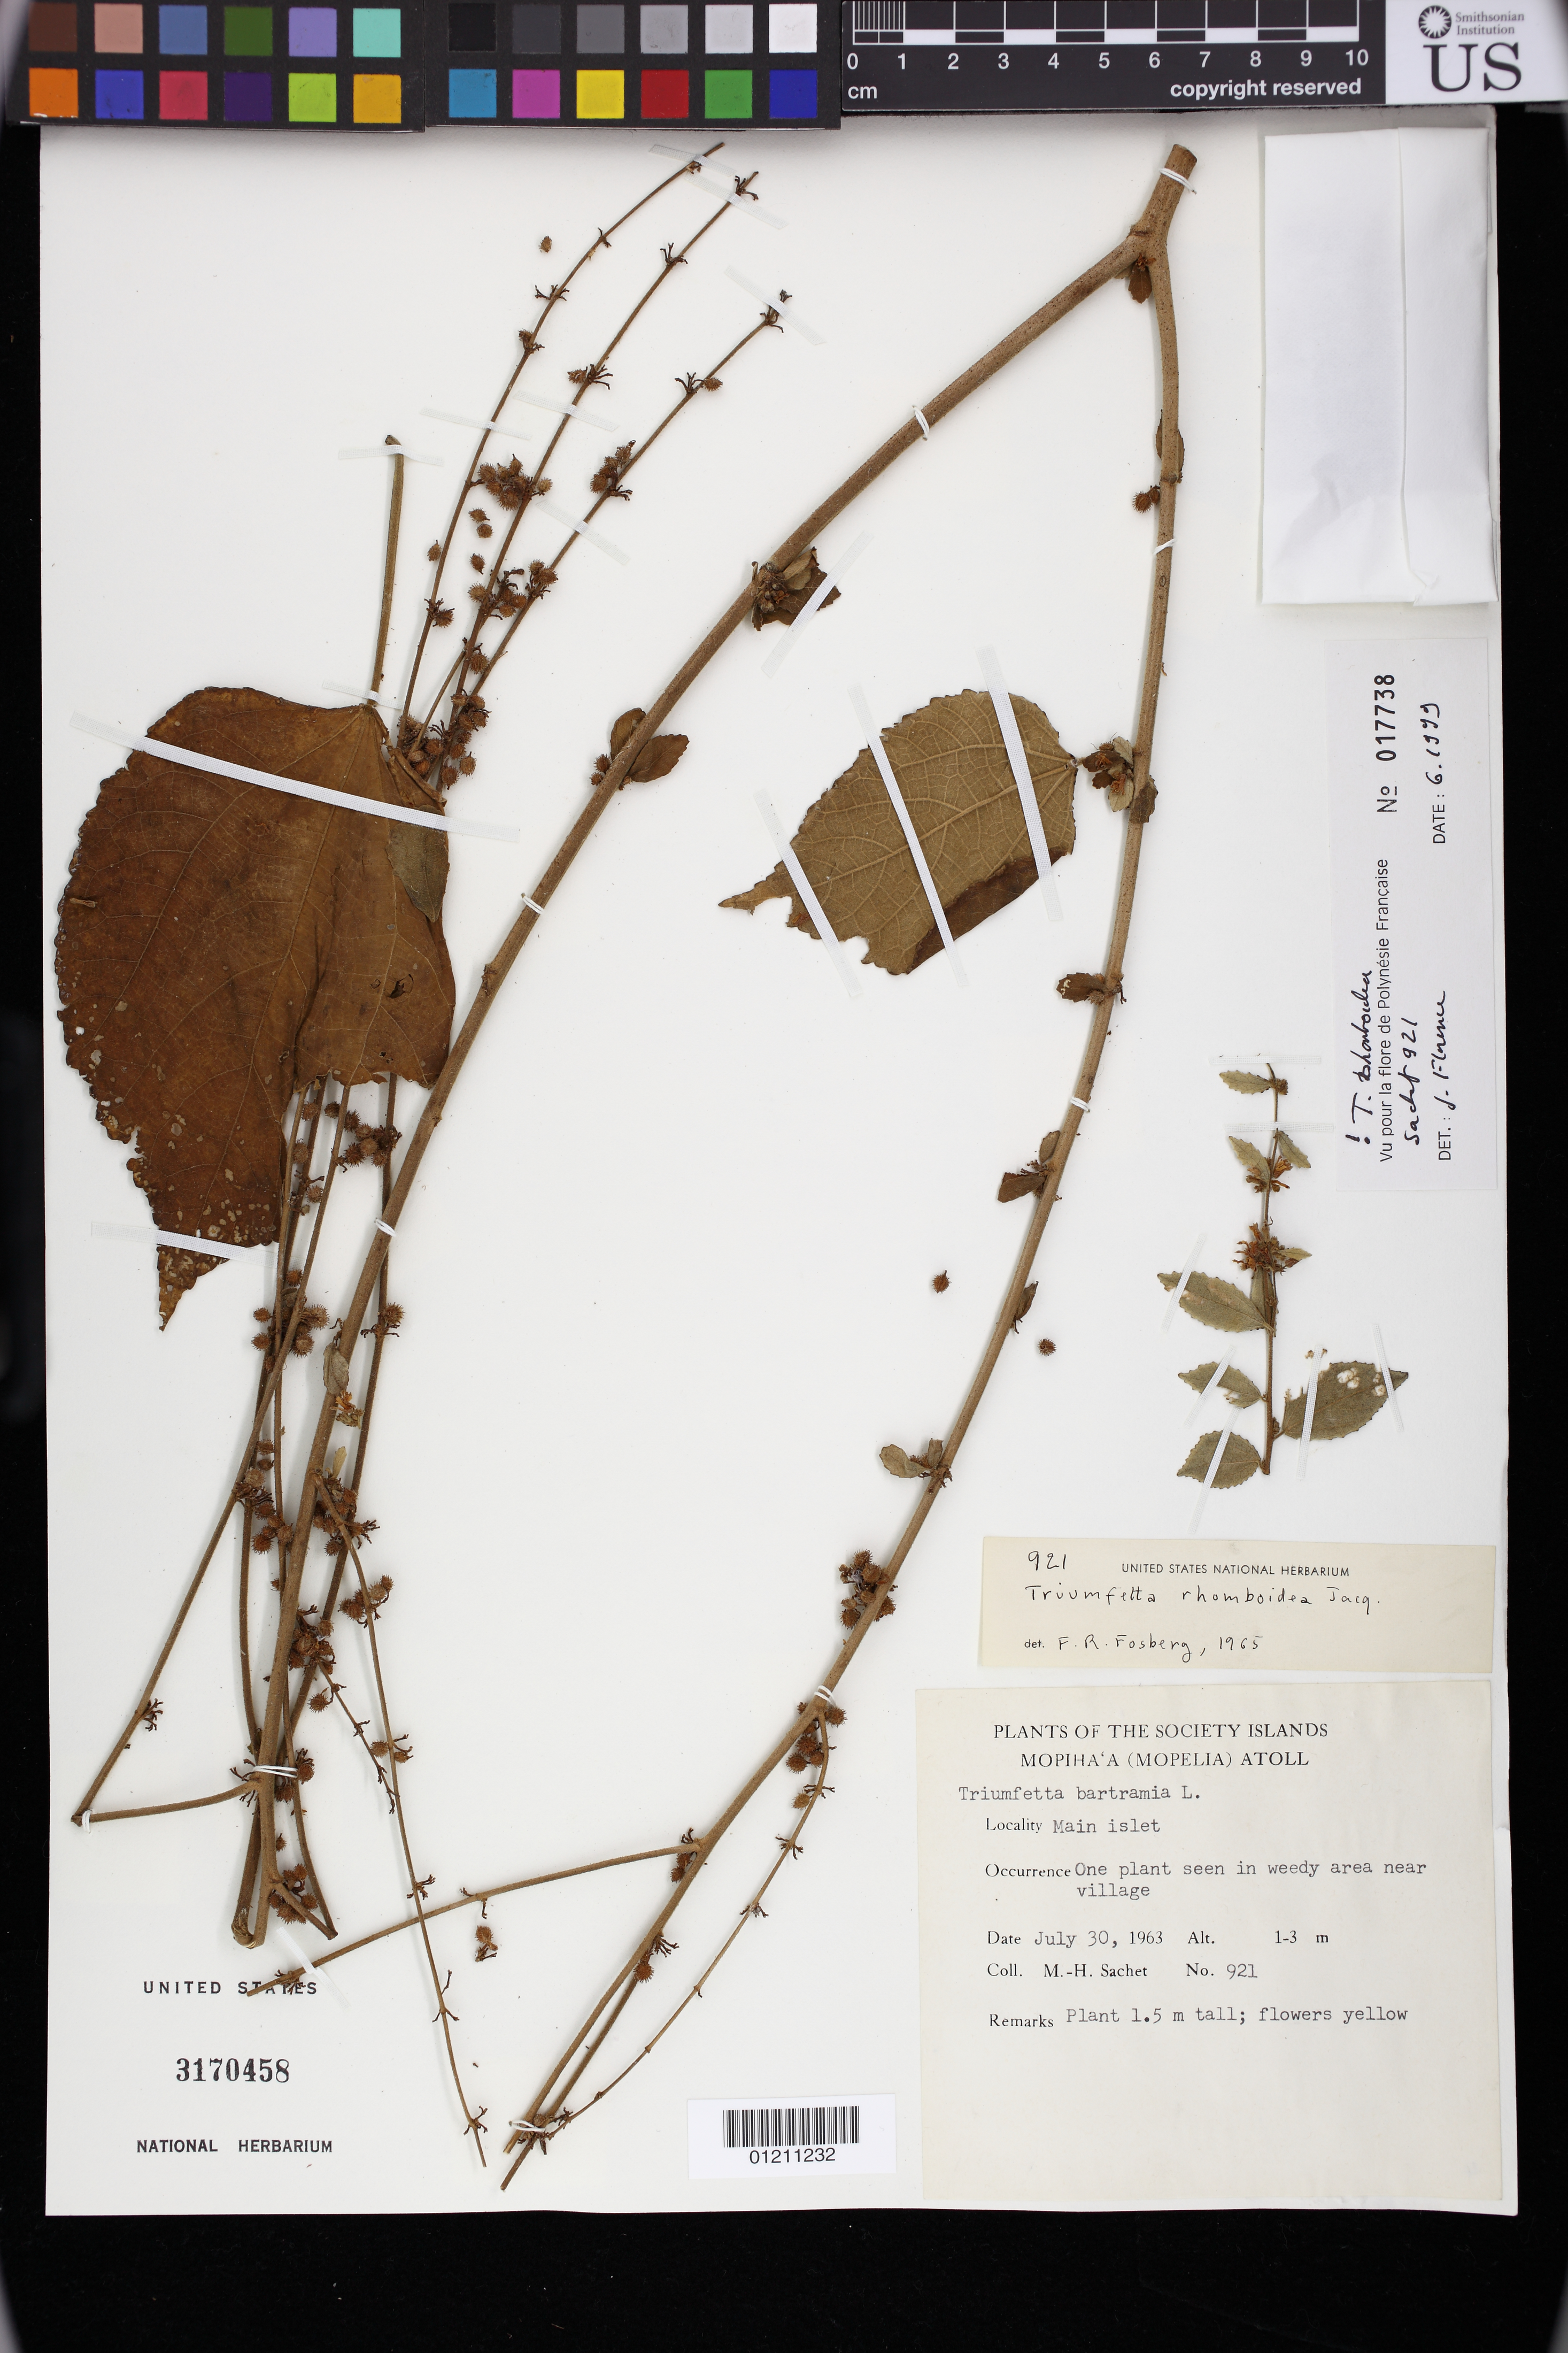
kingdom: Plantae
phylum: Tracheophyta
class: Magnoliopsida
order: Malvales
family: Malvaceae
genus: Triumfetta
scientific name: Triumfetta rhomboidea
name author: Jacq.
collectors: M.-H. Sachet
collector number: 921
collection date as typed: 30 Jul 1963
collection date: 1963-07-30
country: French Polynesia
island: Maupihaa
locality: Society Islands: Mopiha'a (Mopelia) Atoll, Main islet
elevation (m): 1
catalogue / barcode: US 3170458